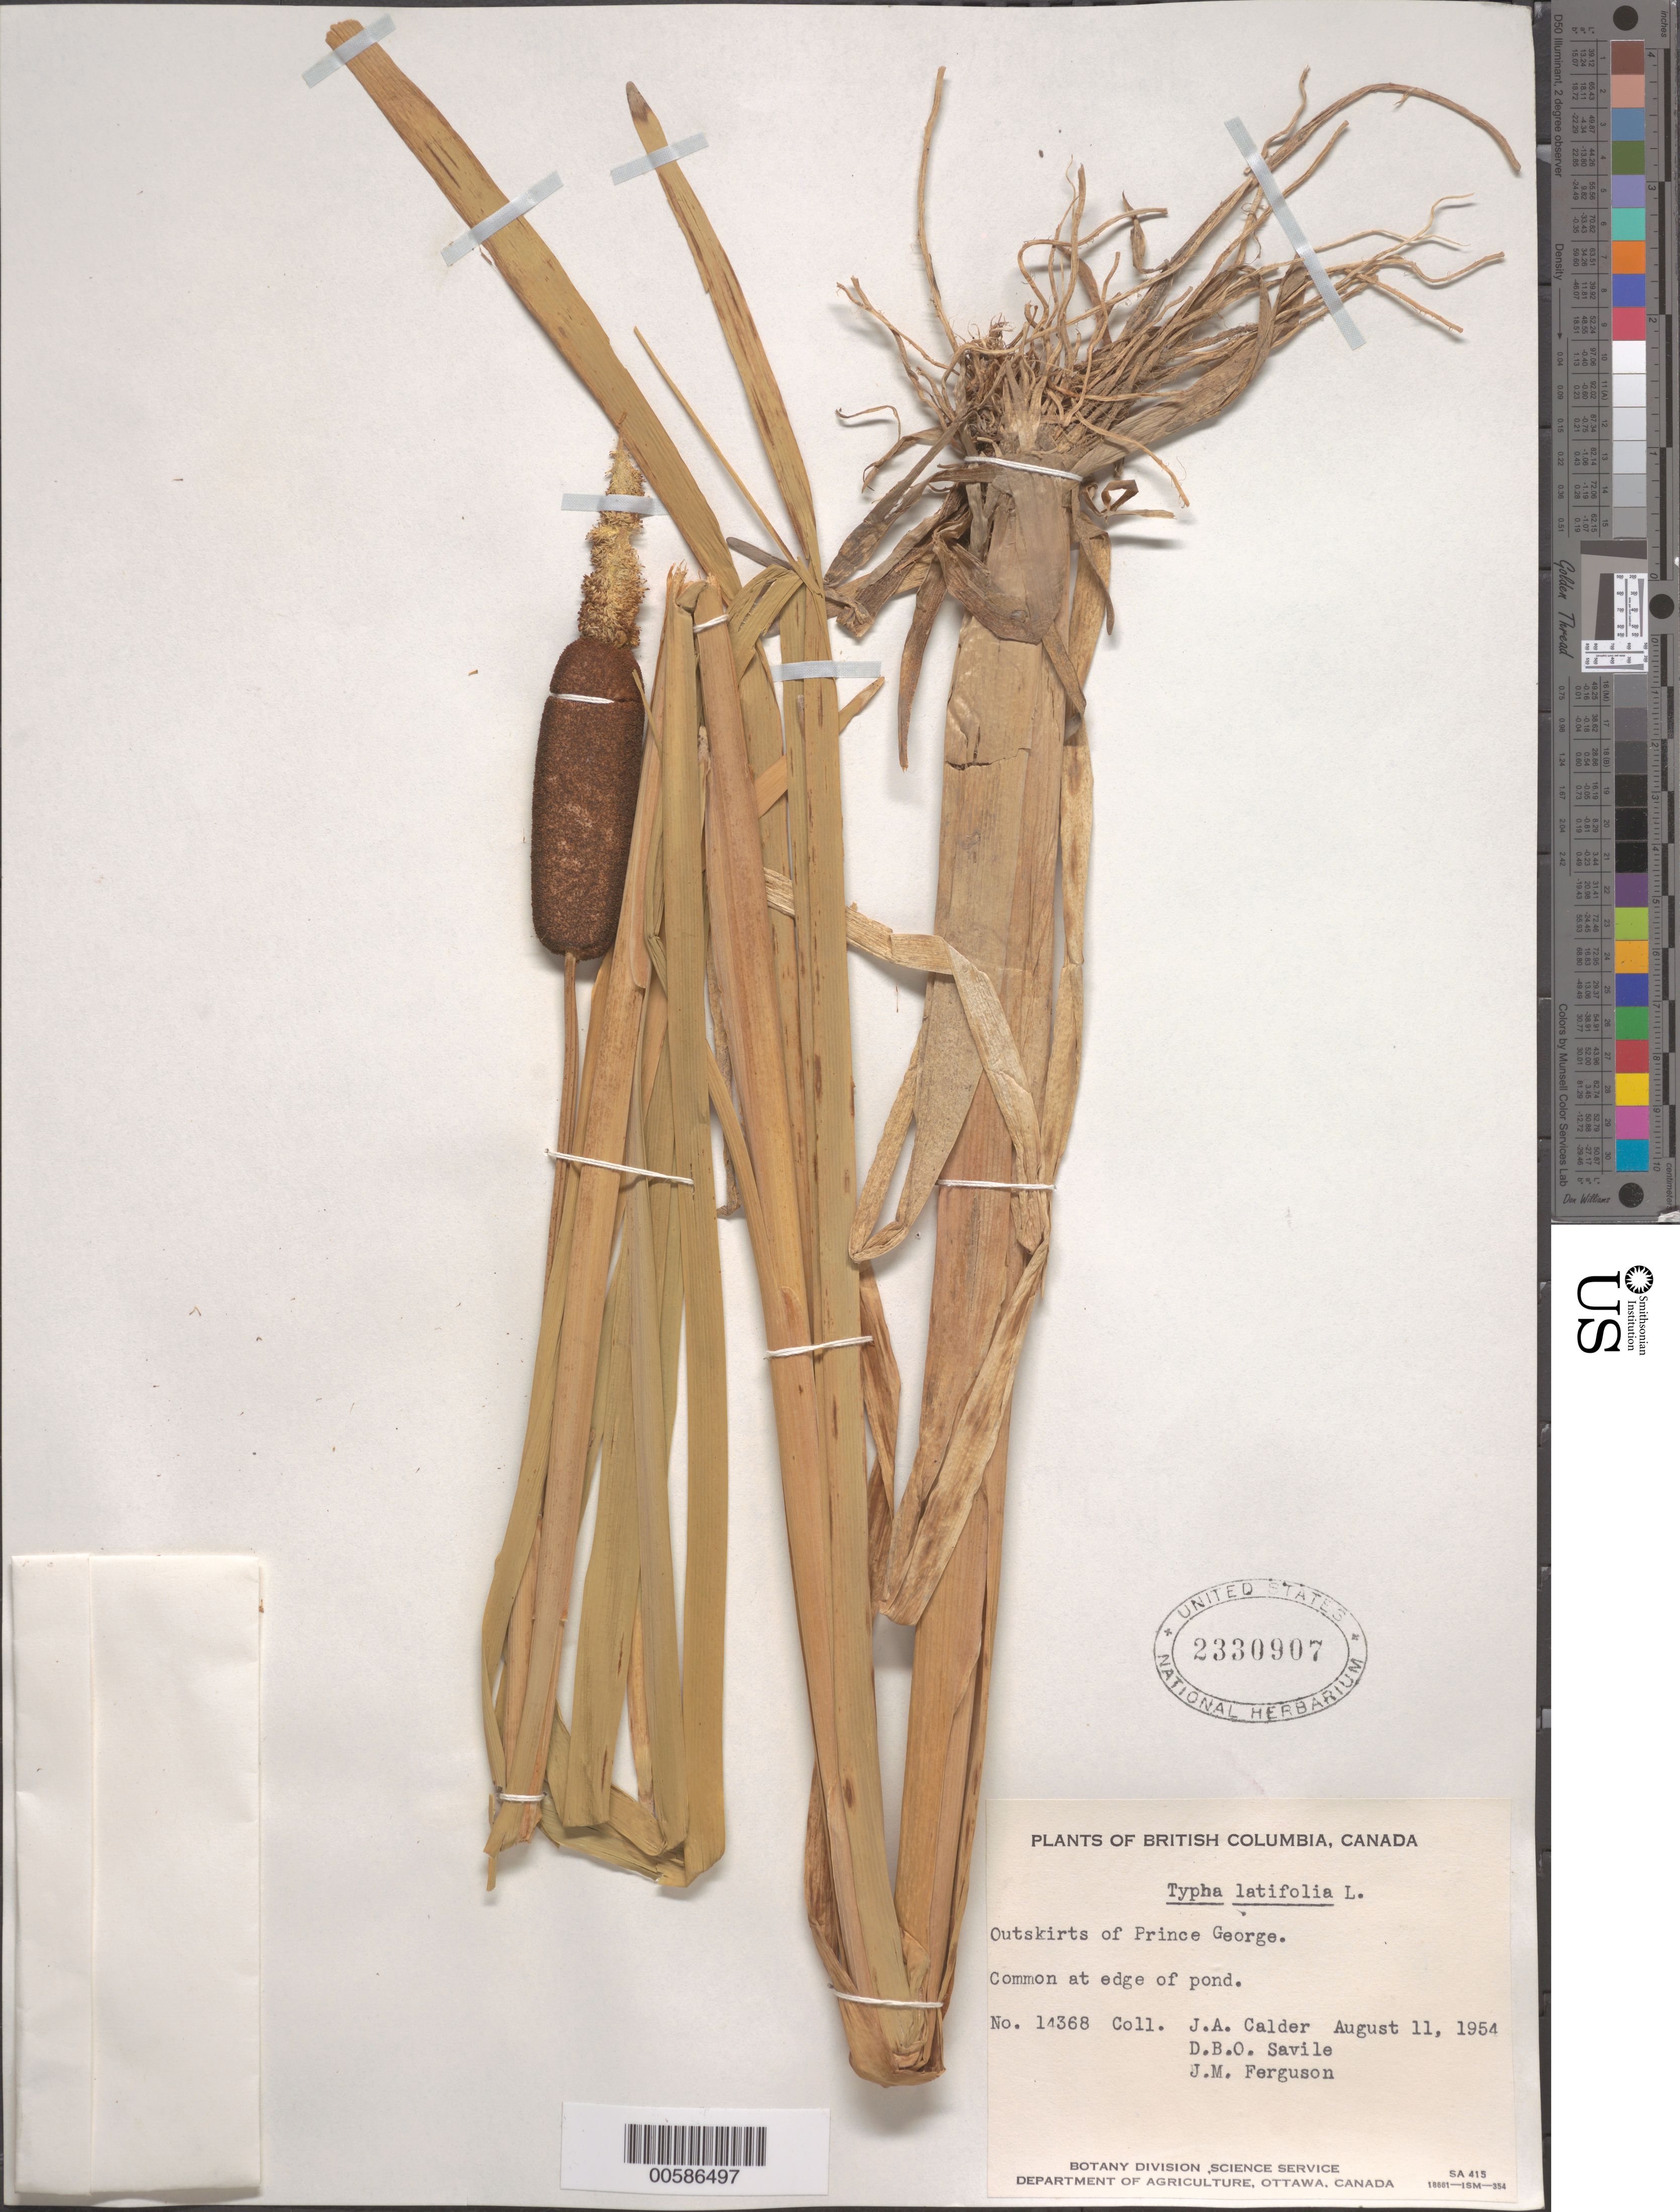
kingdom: Plantae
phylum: Tracheophyta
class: Liliopsida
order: Poales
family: Typhaceae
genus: Typha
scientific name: Typha latifolia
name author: L.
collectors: J. A. Calder, D. Savile & J. M. Ferguson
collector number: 14368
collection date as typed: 11 Aug 1954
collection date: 1954-08-11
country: Canada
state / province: British Columbia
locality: Outskirts of Prince George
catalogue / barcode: US 2330907